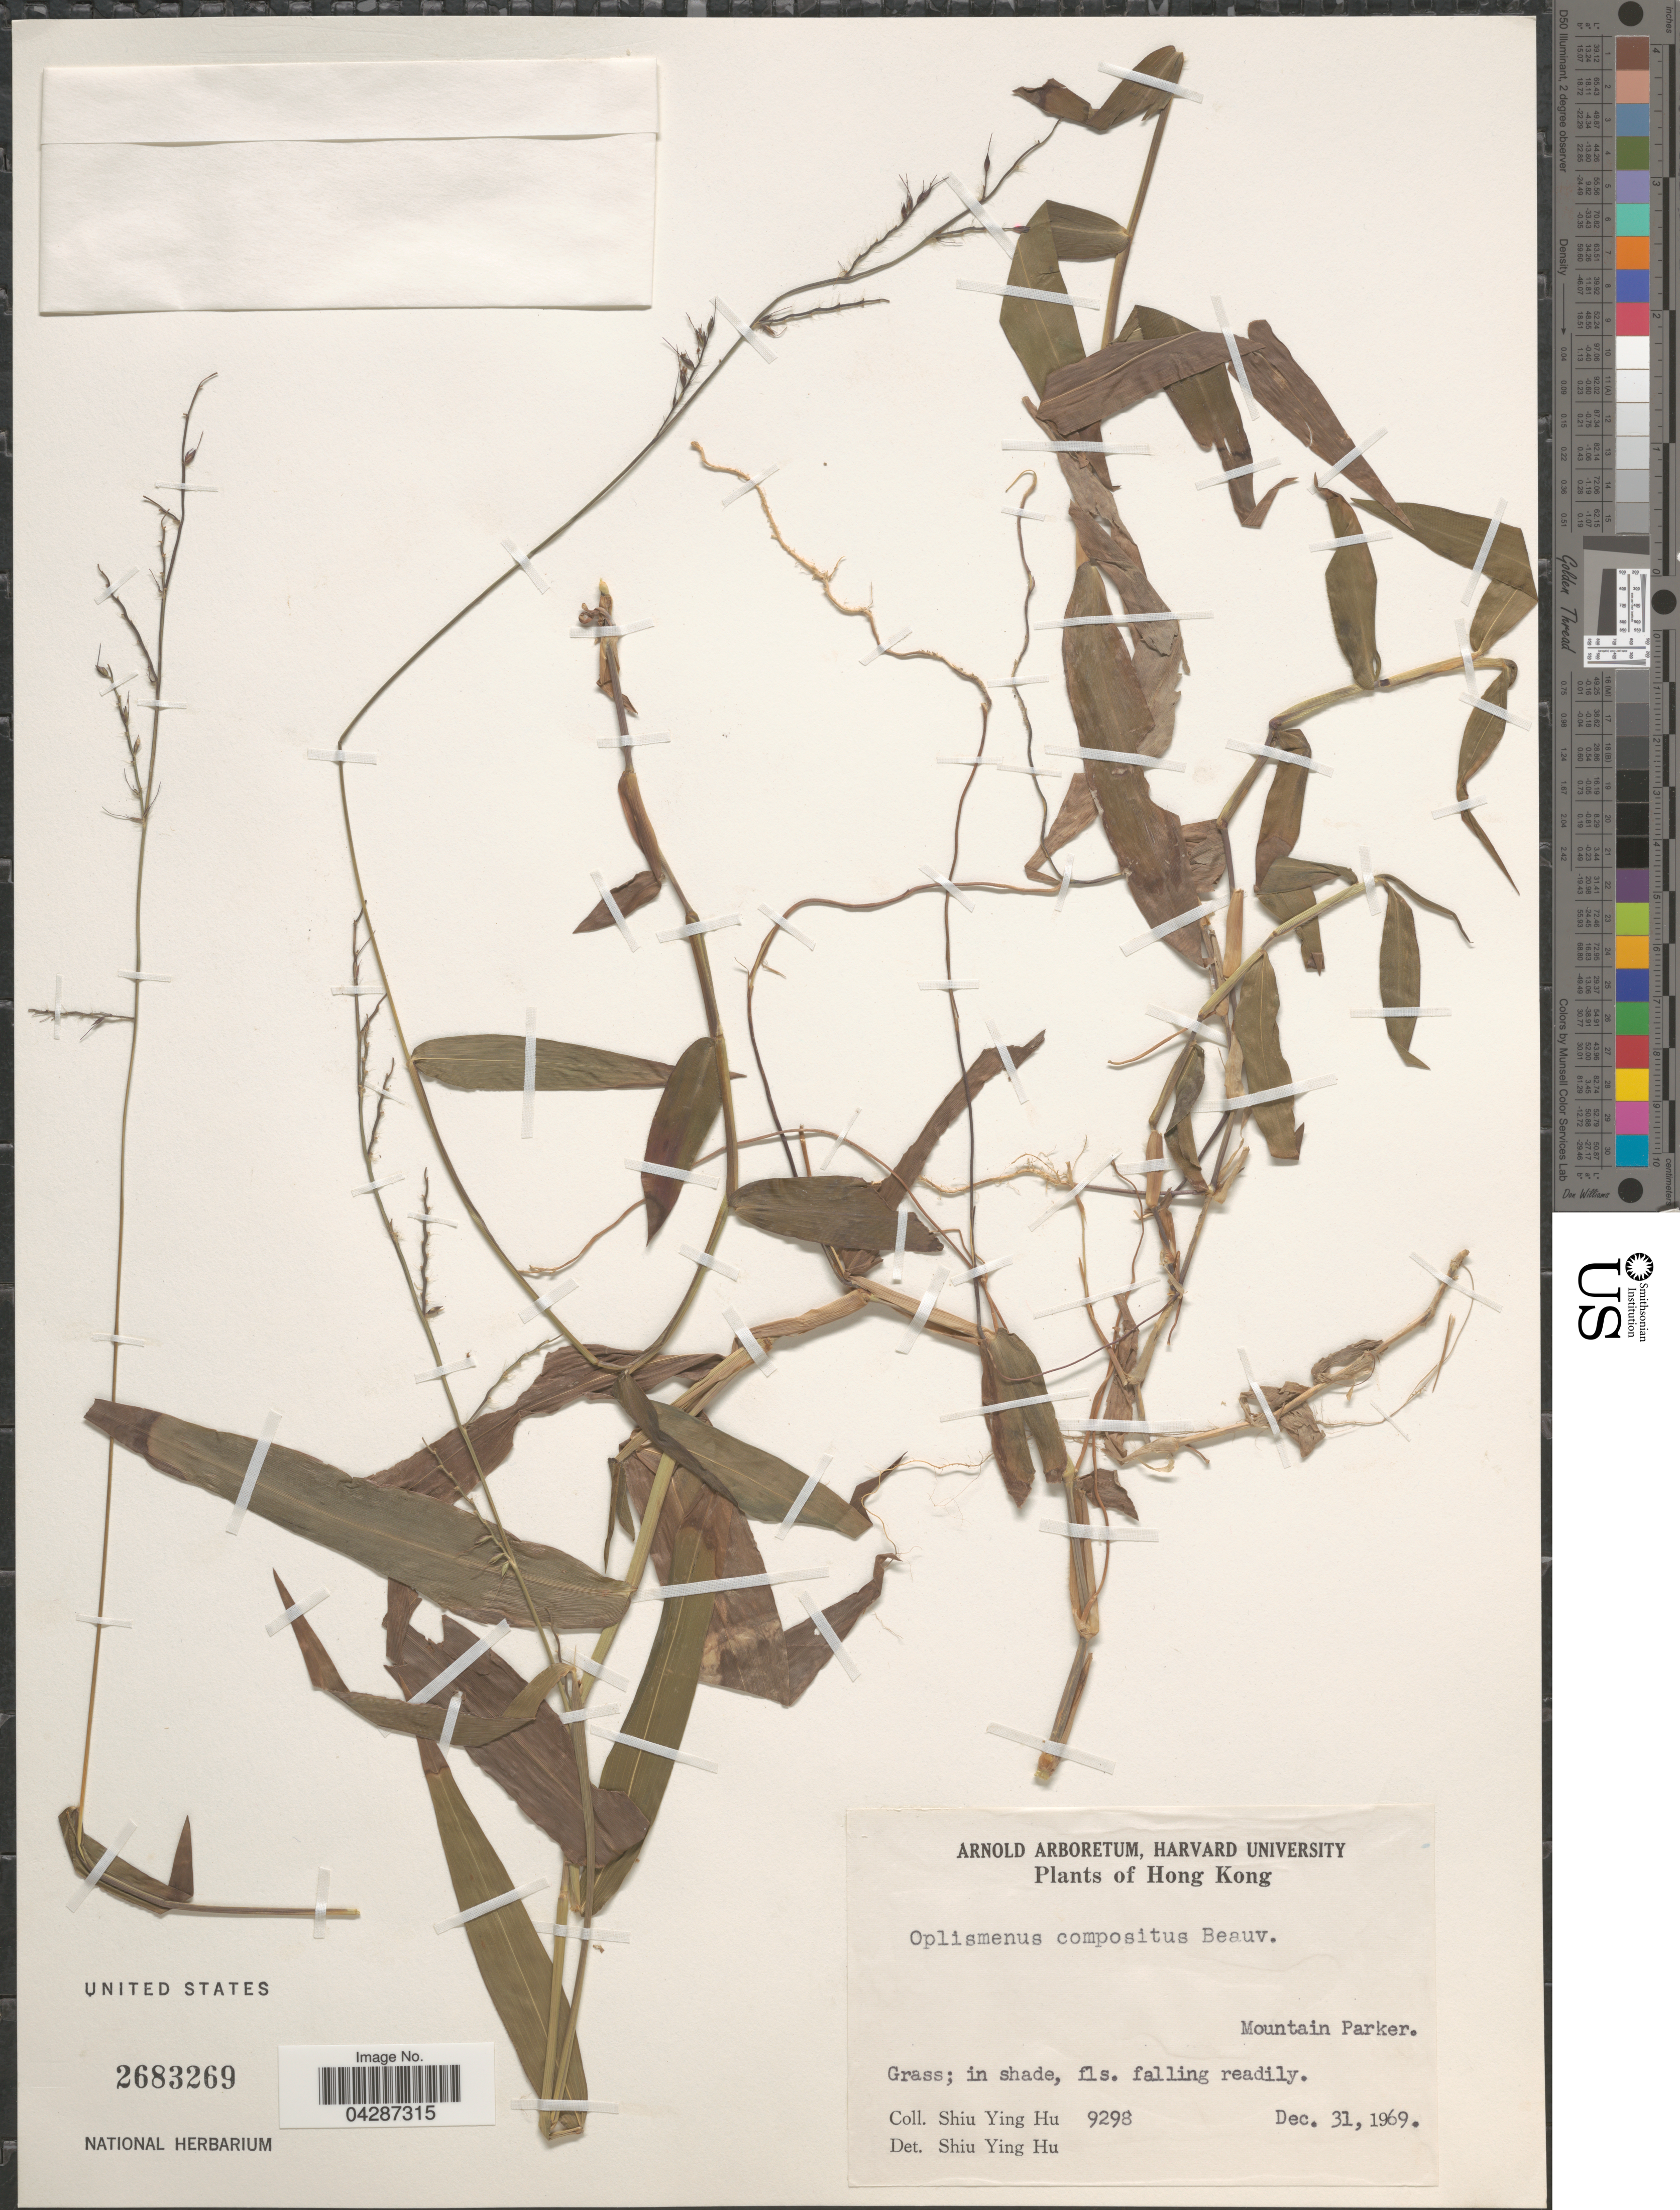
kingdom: Plantae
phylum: Tracheophyta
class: Liliopsida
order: Poales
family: Poaceae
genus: Oplismenus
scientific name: Oplismenus compositus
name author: (L.) P. Beauv.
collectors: S. Y. Hu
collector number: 9298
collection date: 1969-12-31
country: China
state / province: Hong Kong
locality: Mountain Parker. In shade.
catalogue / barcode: US 2683269